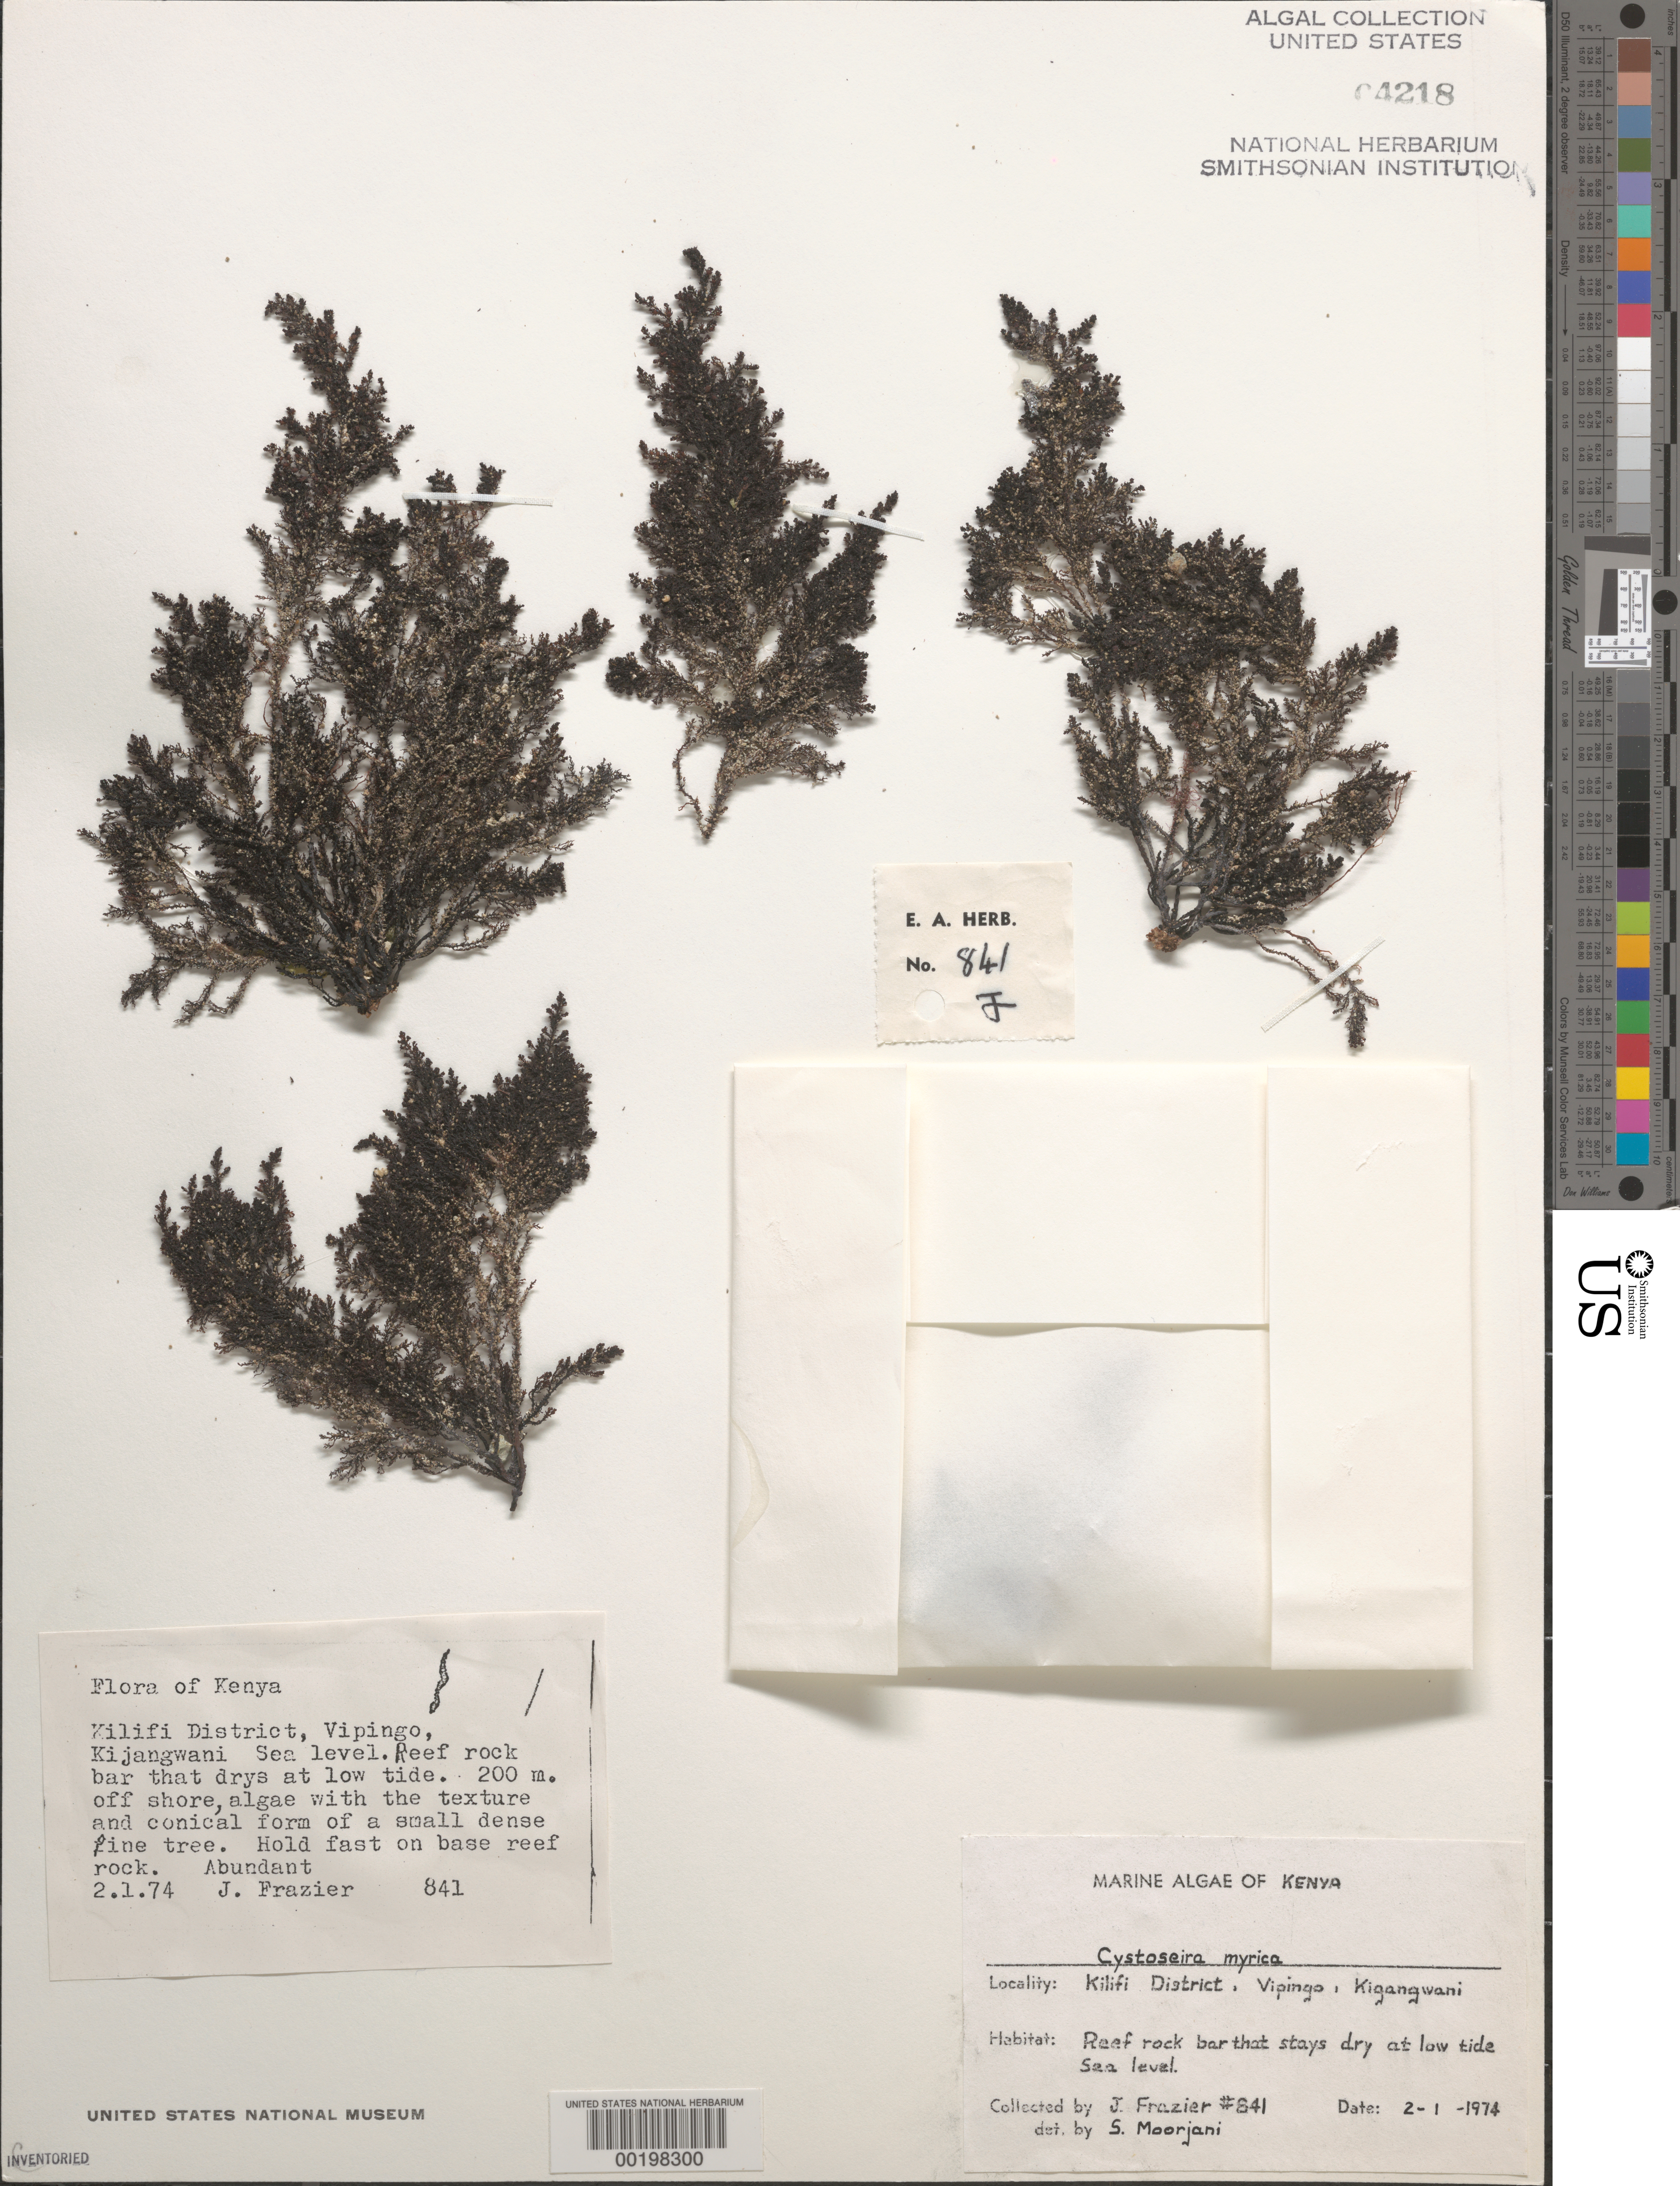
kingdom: Chromista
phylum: Ochrophyta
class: Phaeophyceae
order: Fucales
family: Sargassaceae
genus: Cystoseira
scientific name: Cystoseira myrica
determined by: Moorjani, S.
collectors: J. Frazier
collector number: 841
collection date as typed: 02 Jan 1974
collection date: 1974-01-02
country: Kenya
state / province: Kilifi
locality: Vipingo, Kigangwani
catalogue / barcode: US 4218